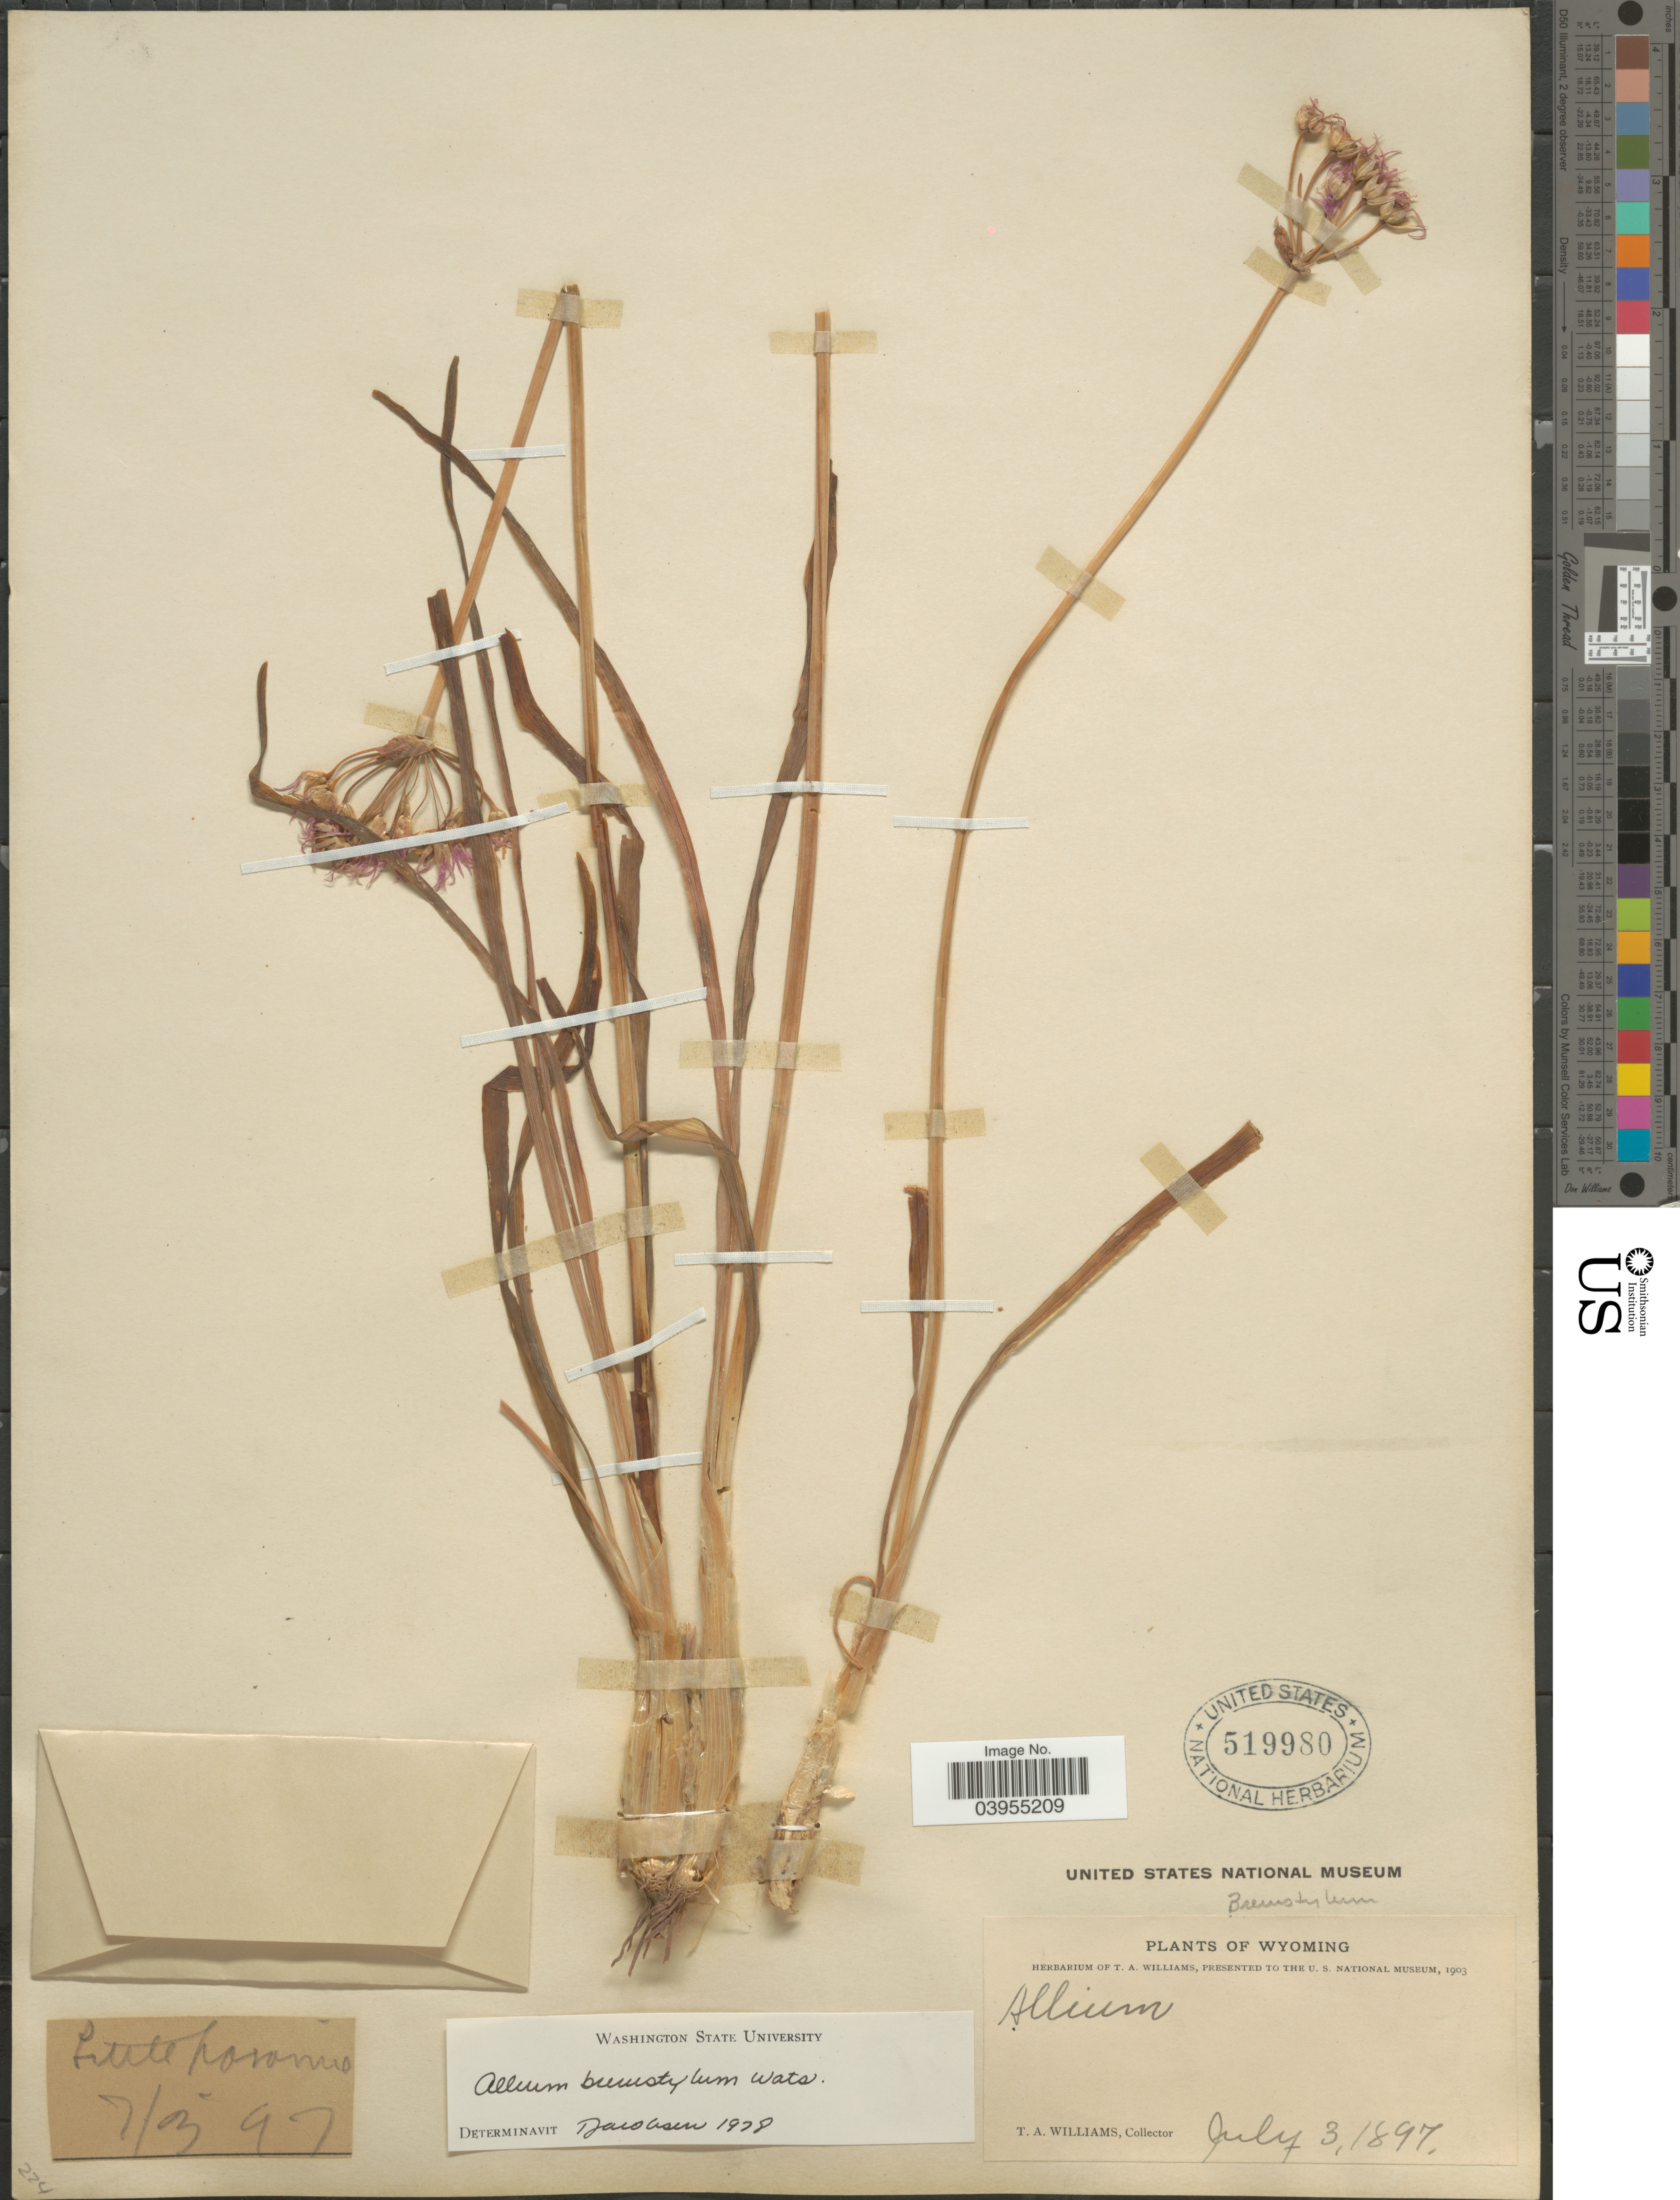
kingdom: Plantae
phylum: Tracheophyta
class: Liliopsida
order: Asparagales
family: Amaryllidaceae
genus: Allium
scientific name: Allium brevistylum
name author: S. Watson in C. King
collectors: T. Williams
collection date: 1897-07-03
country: United States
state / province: Wyoming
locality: Little Laramie.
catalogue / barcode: US 519980